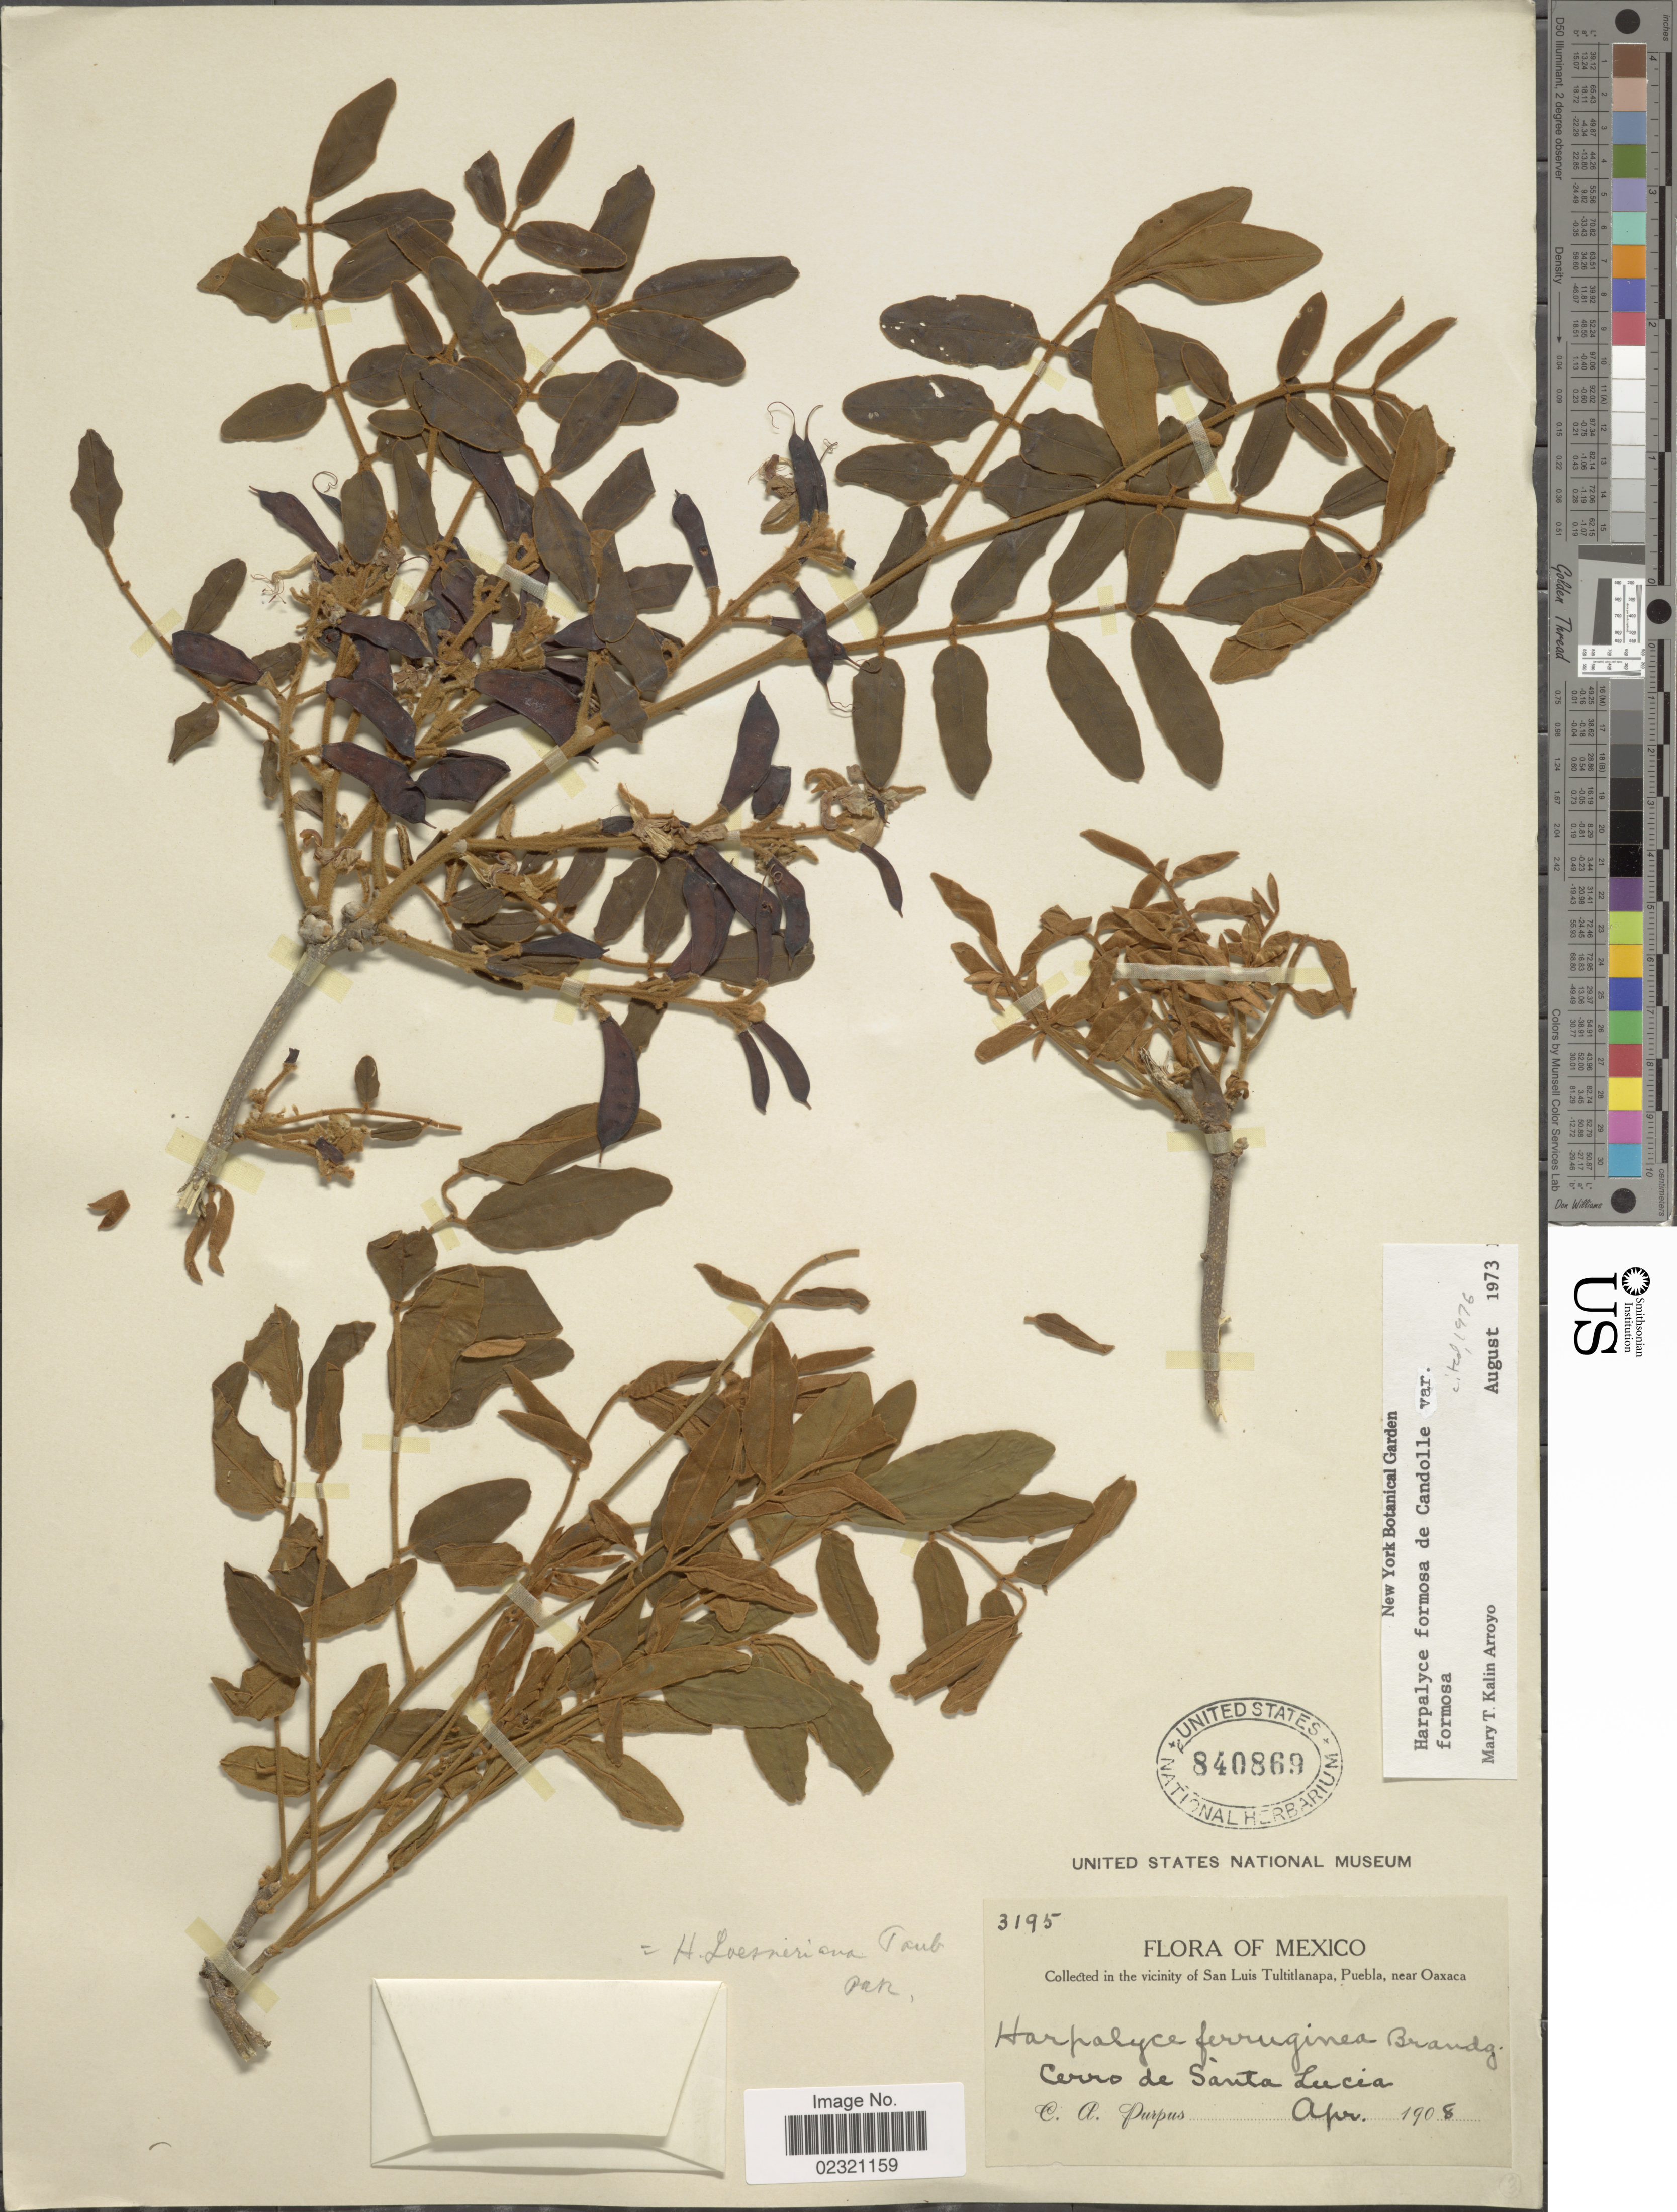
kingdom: Plantae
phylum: Tracheophyta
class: Magnoliopsida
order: Fabales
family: Fabaceae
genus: Harpalyce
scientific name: Harpalyce formosa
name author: DC.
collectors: C. A. Purpus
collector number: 3195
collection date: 1908-04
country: Mexico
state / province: Puebla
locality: The vicinity of San Luis Tultitlanapa, Puebla near Oaxaca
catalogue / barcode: US 840869